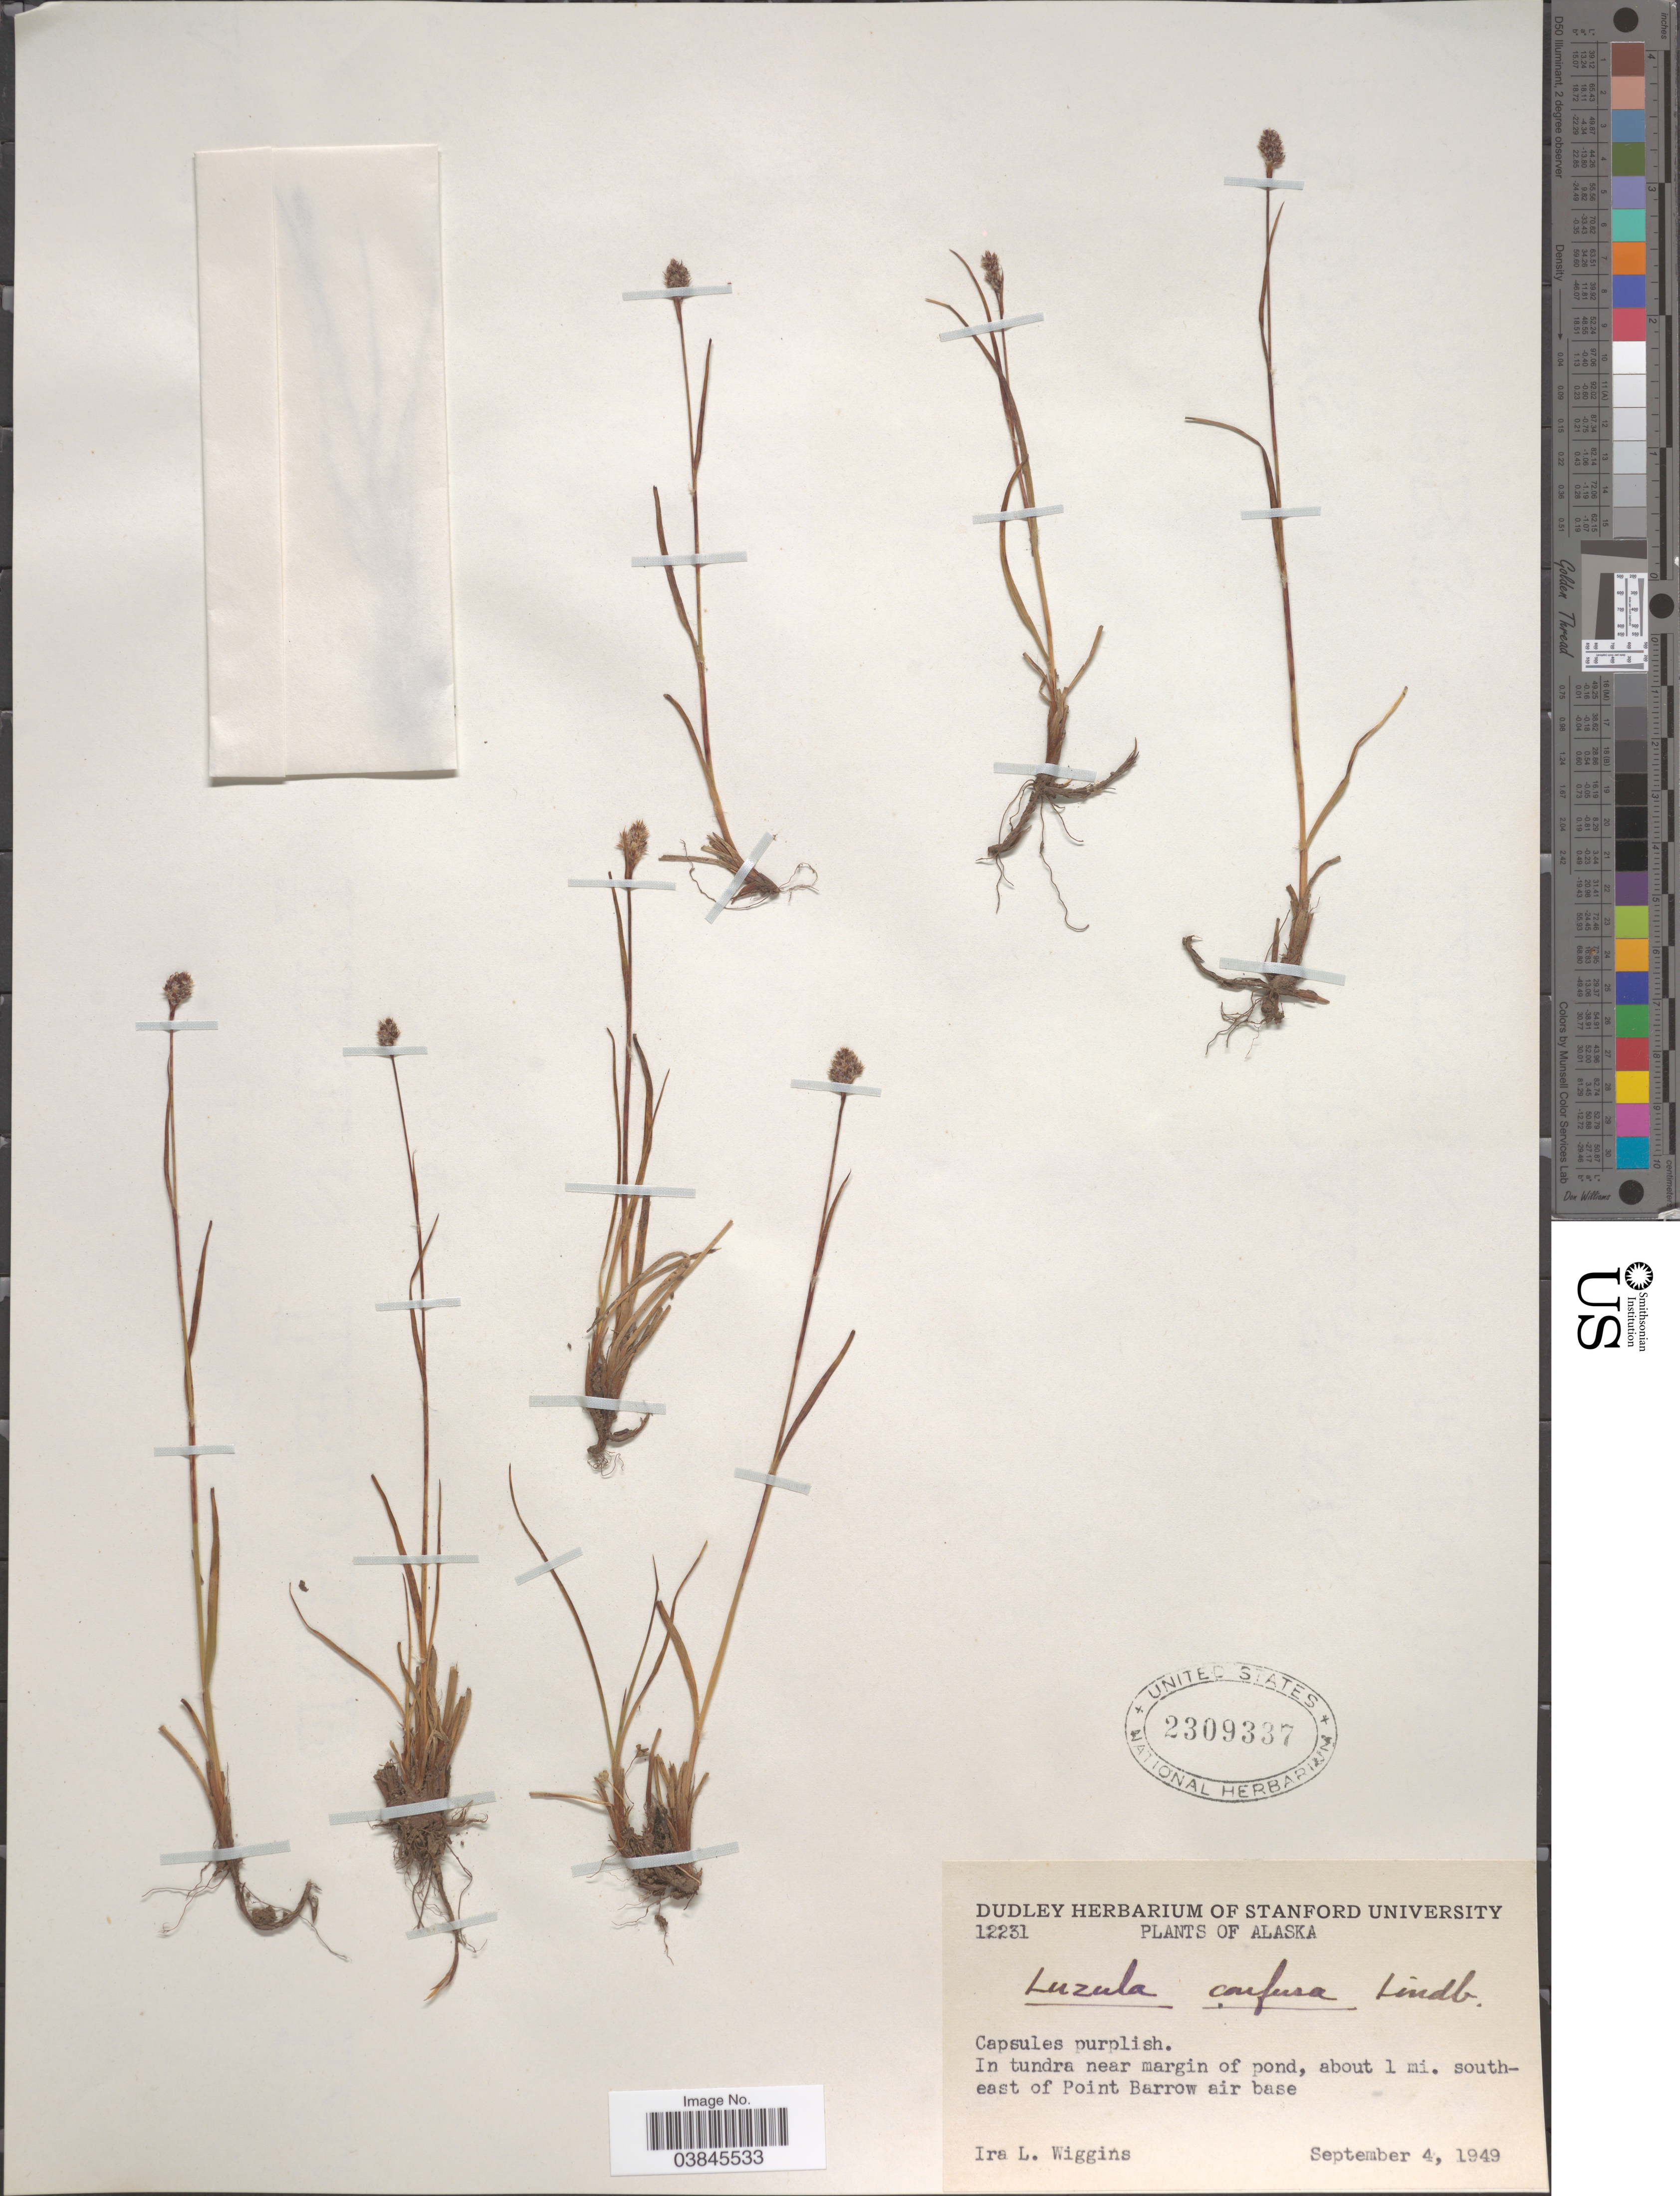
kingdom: Plantae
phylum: Tracheophyta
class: Liliopsida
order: Poales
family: Juncaceae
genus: Luzula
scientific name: Luzula confusa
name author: Lindeb.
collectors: I. L. Wiggins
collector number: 12231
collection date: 1949-09-04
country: United States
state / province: Alaska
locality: In tundra near margin of pond, about 1 mi. southeast of Point Barrow air base.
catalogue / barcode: US 2309337